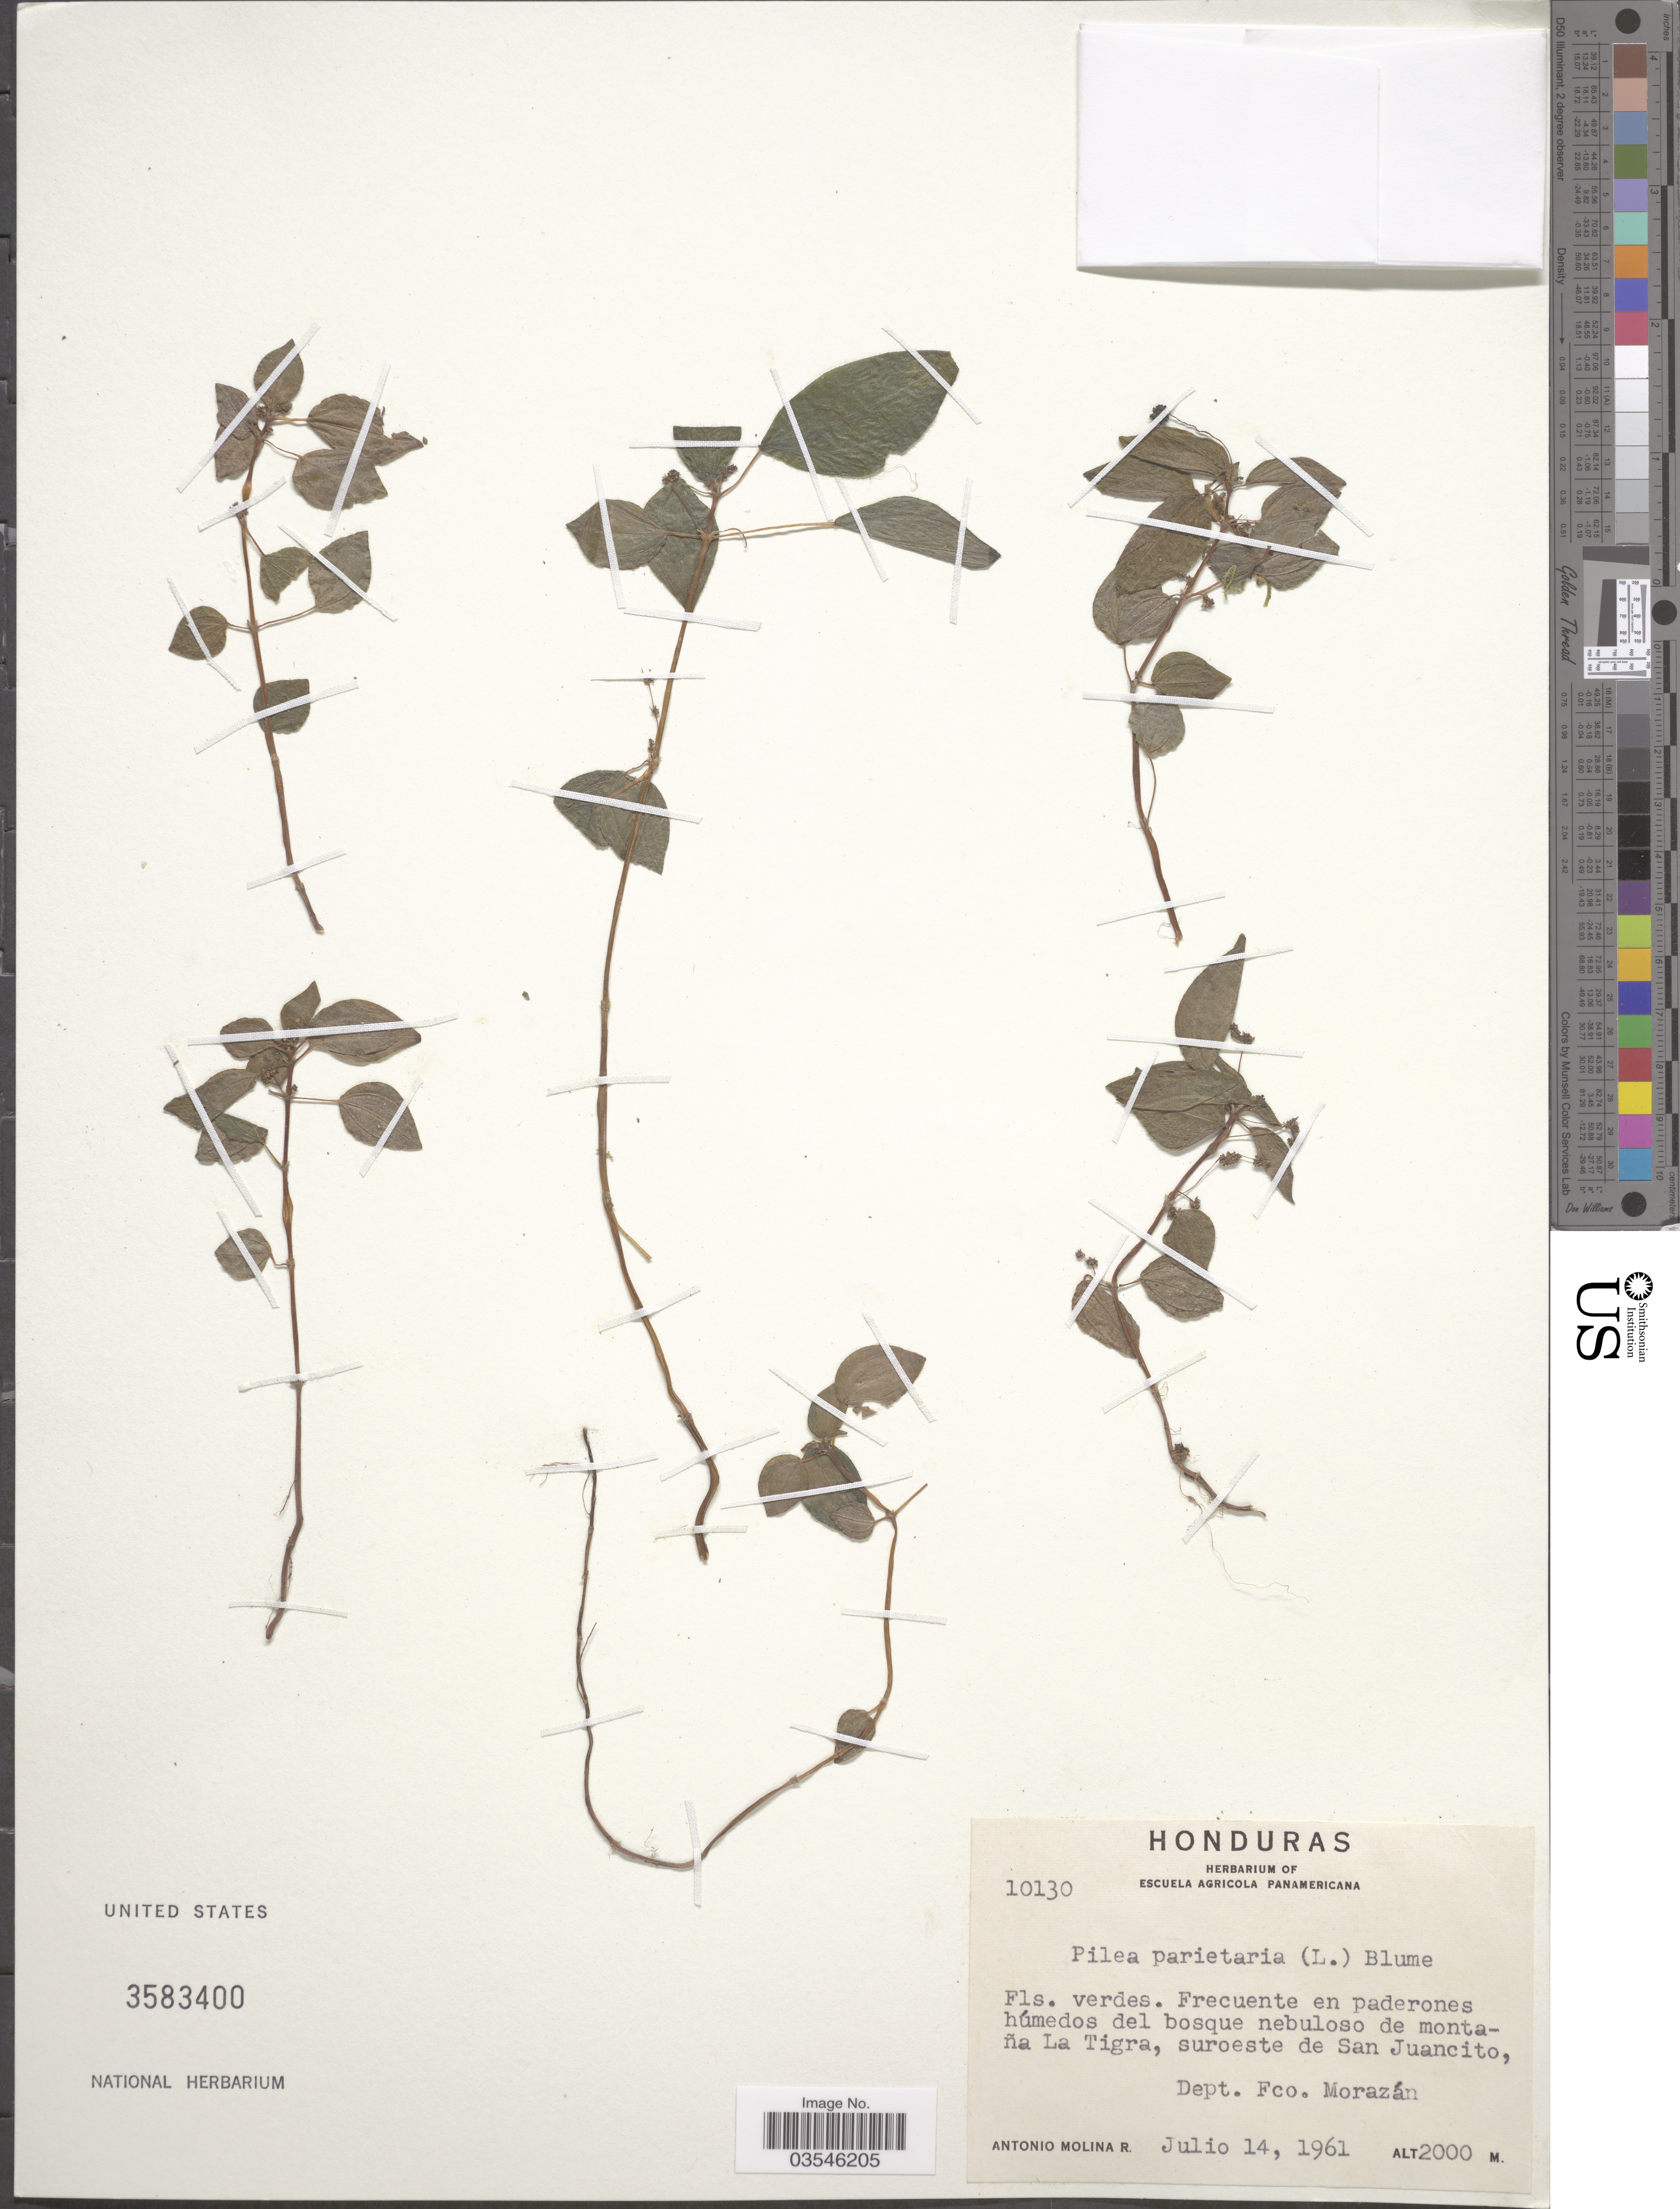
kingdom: Plantae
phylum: Tracheophyta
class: Magnoliopsida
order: Rosales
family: Urticaceae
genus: Pilea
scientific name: Pilea parietaria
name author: (L.) Blume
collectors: A. Molina R.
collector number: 10130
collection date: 1961-07-14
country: Honduras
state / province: Fco. Morazán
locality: Frecuente en paderones húmedos del bosque nebuloso de montaña La Tigra, suroeste de San Juancito, Dept. Fco. Morazán.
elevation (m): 2000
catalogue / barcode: US 3583400